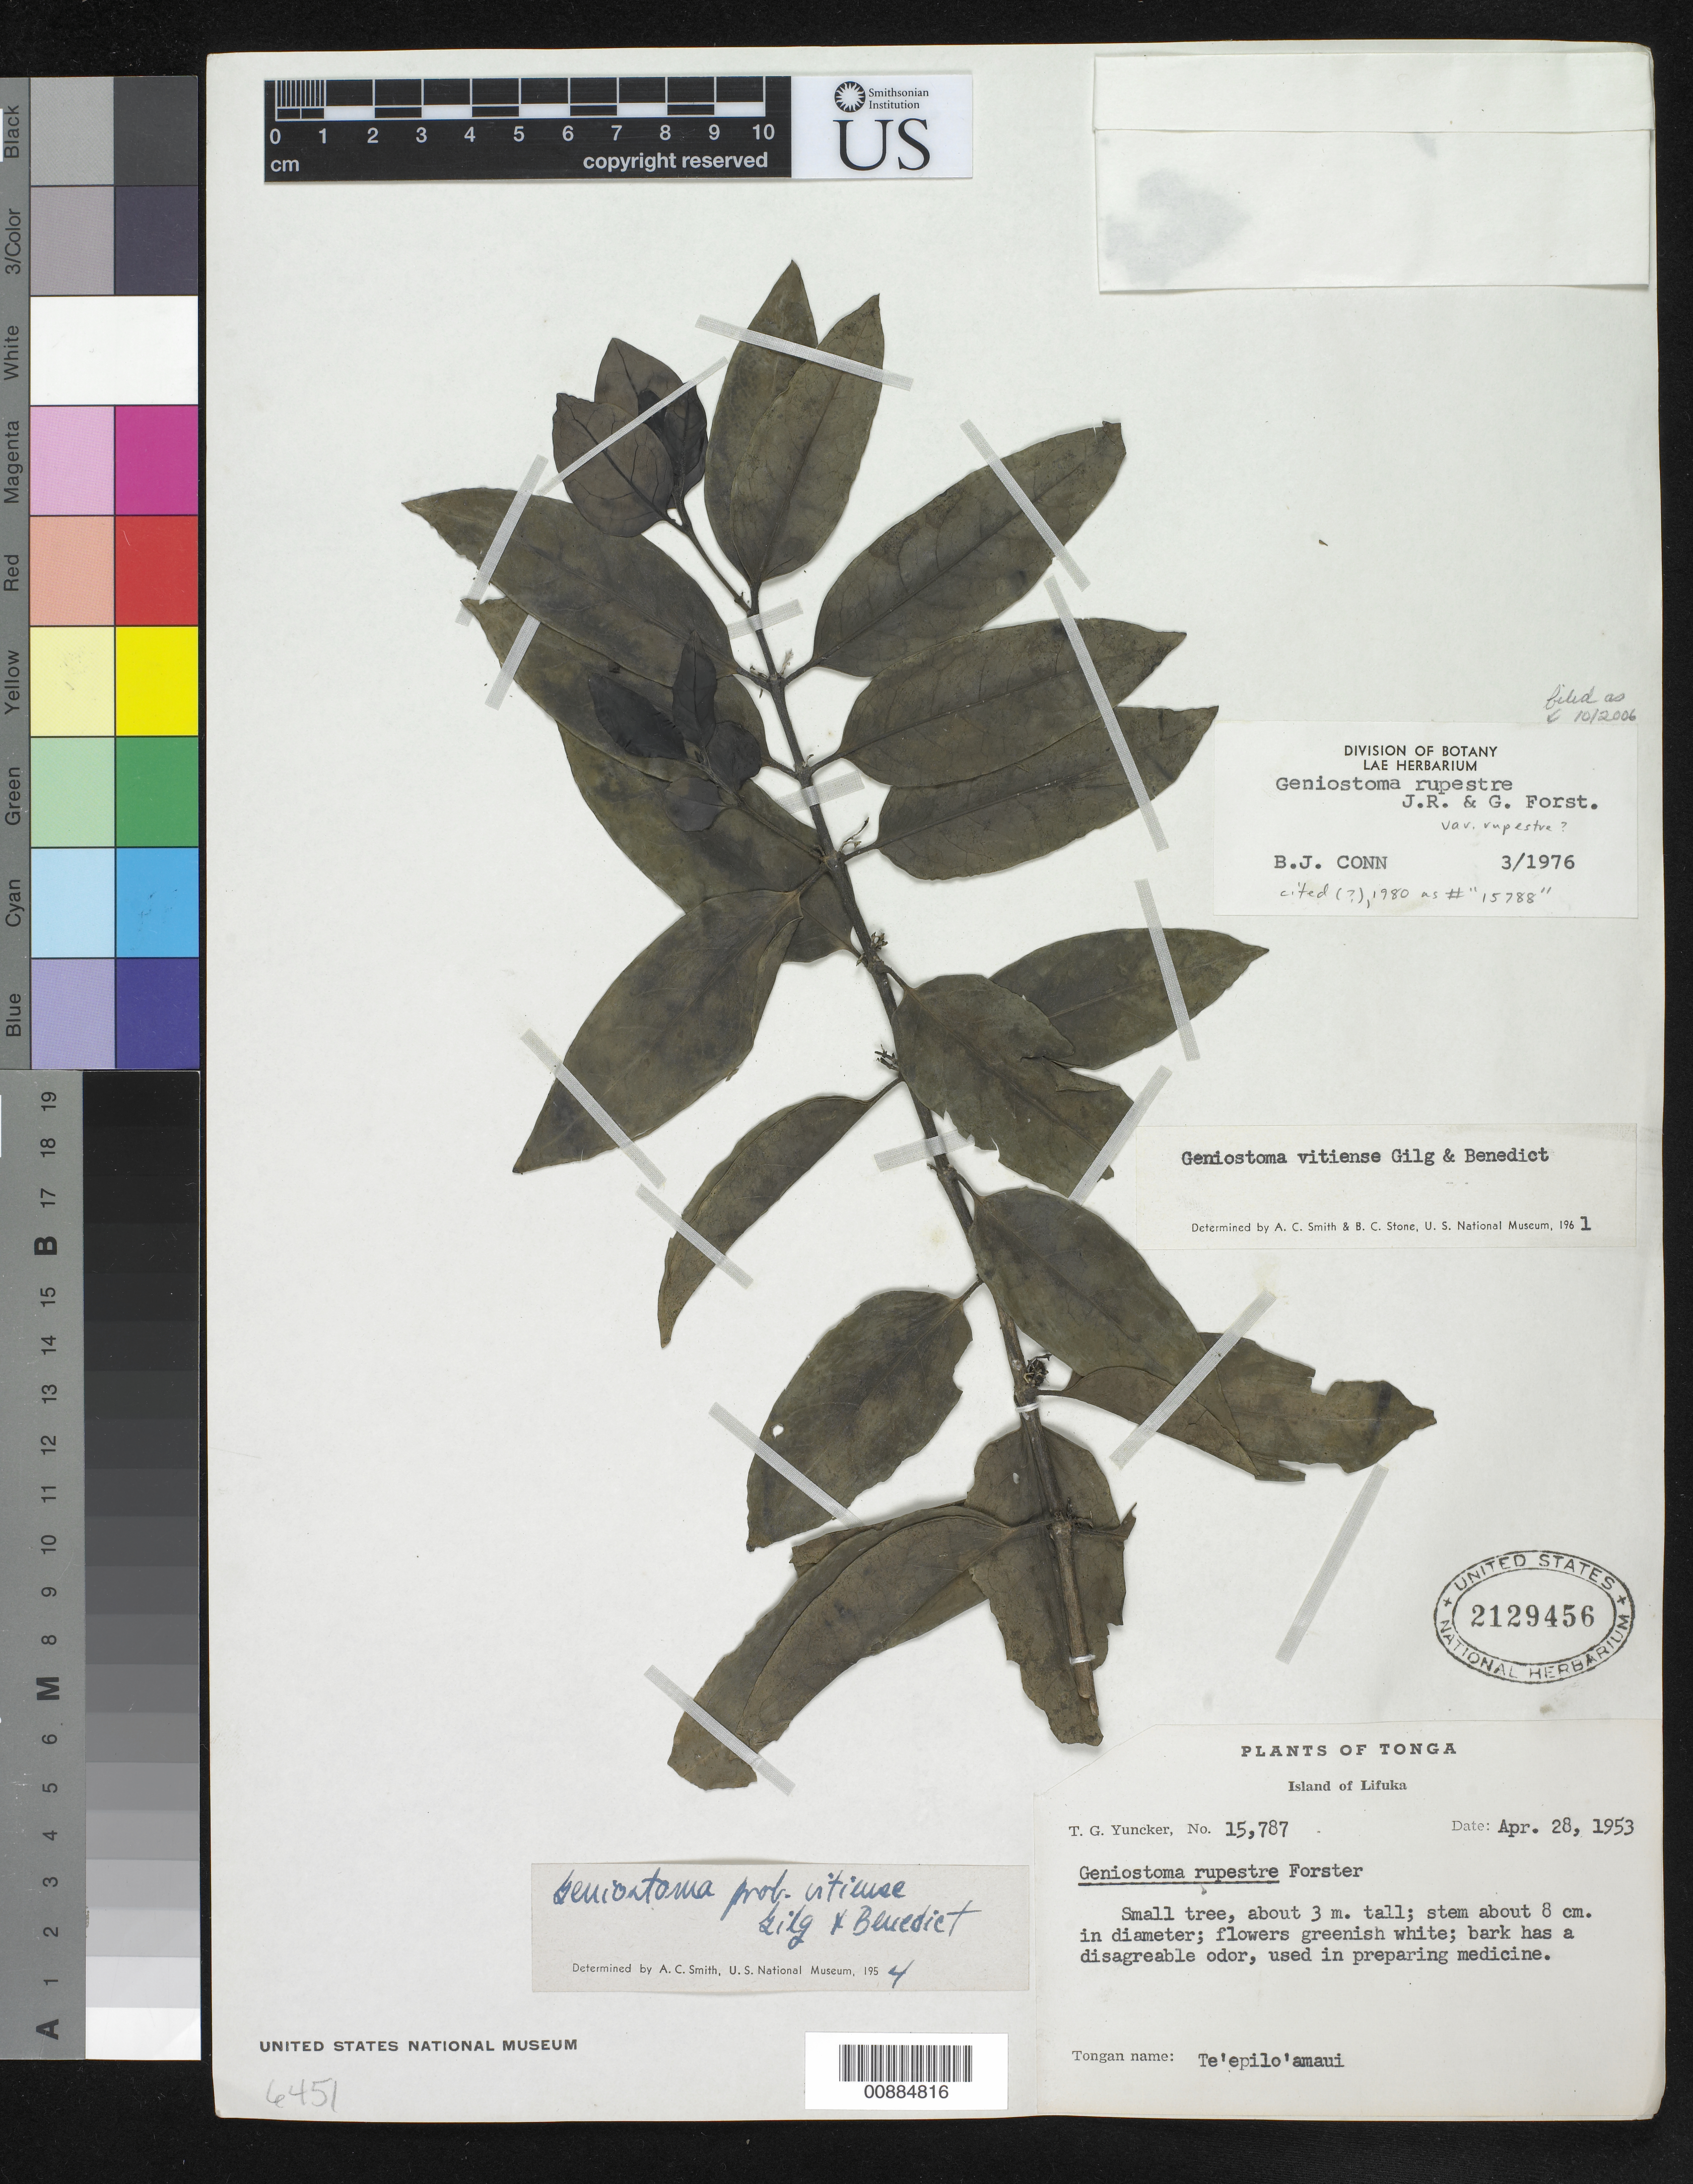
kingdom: Plantae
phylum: Tracheophyta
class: Magnoliopsida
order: Gentianales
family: Loganiaceae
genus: Geniostoma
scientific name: Geniostoma rupestre var. rupestre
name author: J.R. Forst. & G. Forst.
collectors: T. G. Yuncker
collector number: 15787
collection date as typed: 28 Apr 1953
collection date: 1953-04-28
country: Tonga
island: Lifuka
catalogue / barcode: US 2129456